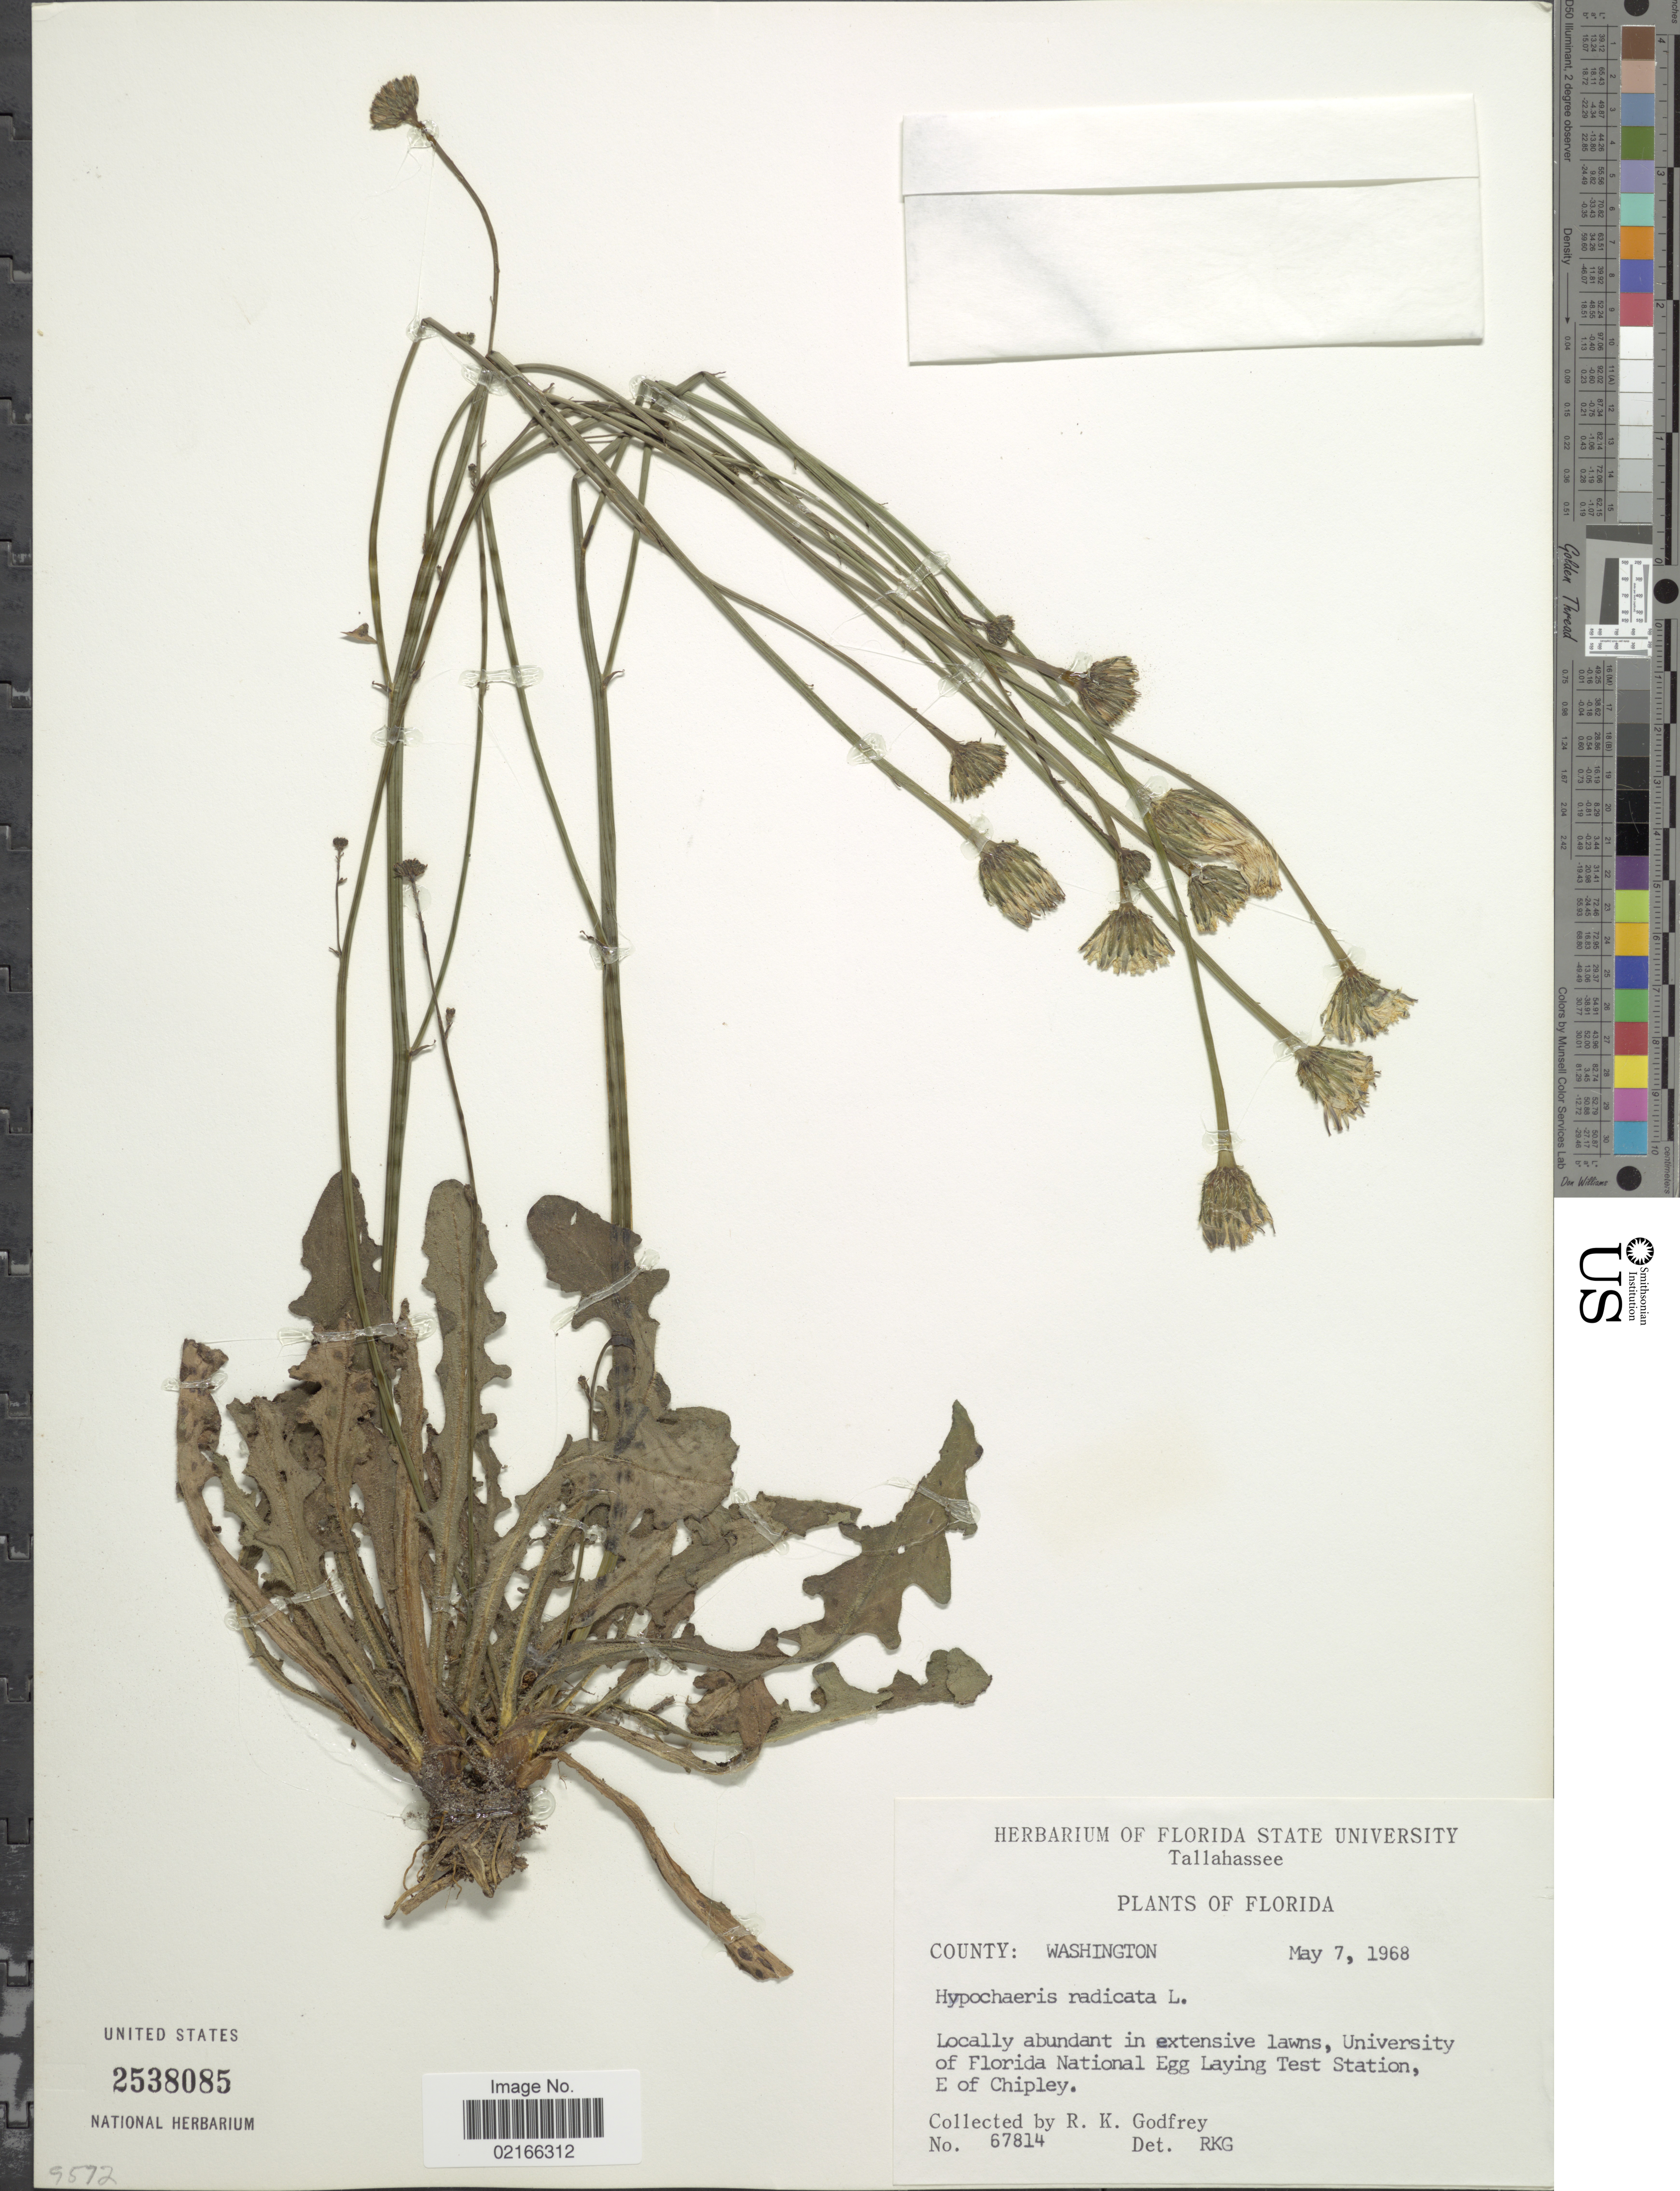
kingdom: Plantae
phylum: Tracheophyta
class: Magnoliopsida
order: Asterales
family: Asteraceae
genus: Hypochaeris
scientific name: Hypochaeris radicata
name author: L.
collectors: R. K. Godfrey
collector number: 67814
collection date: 1968-05-07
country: United States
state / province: Florida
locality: County: Washington. University of Florida National Egg Laying Test Station, E of Chipley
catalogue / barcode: US 2538085